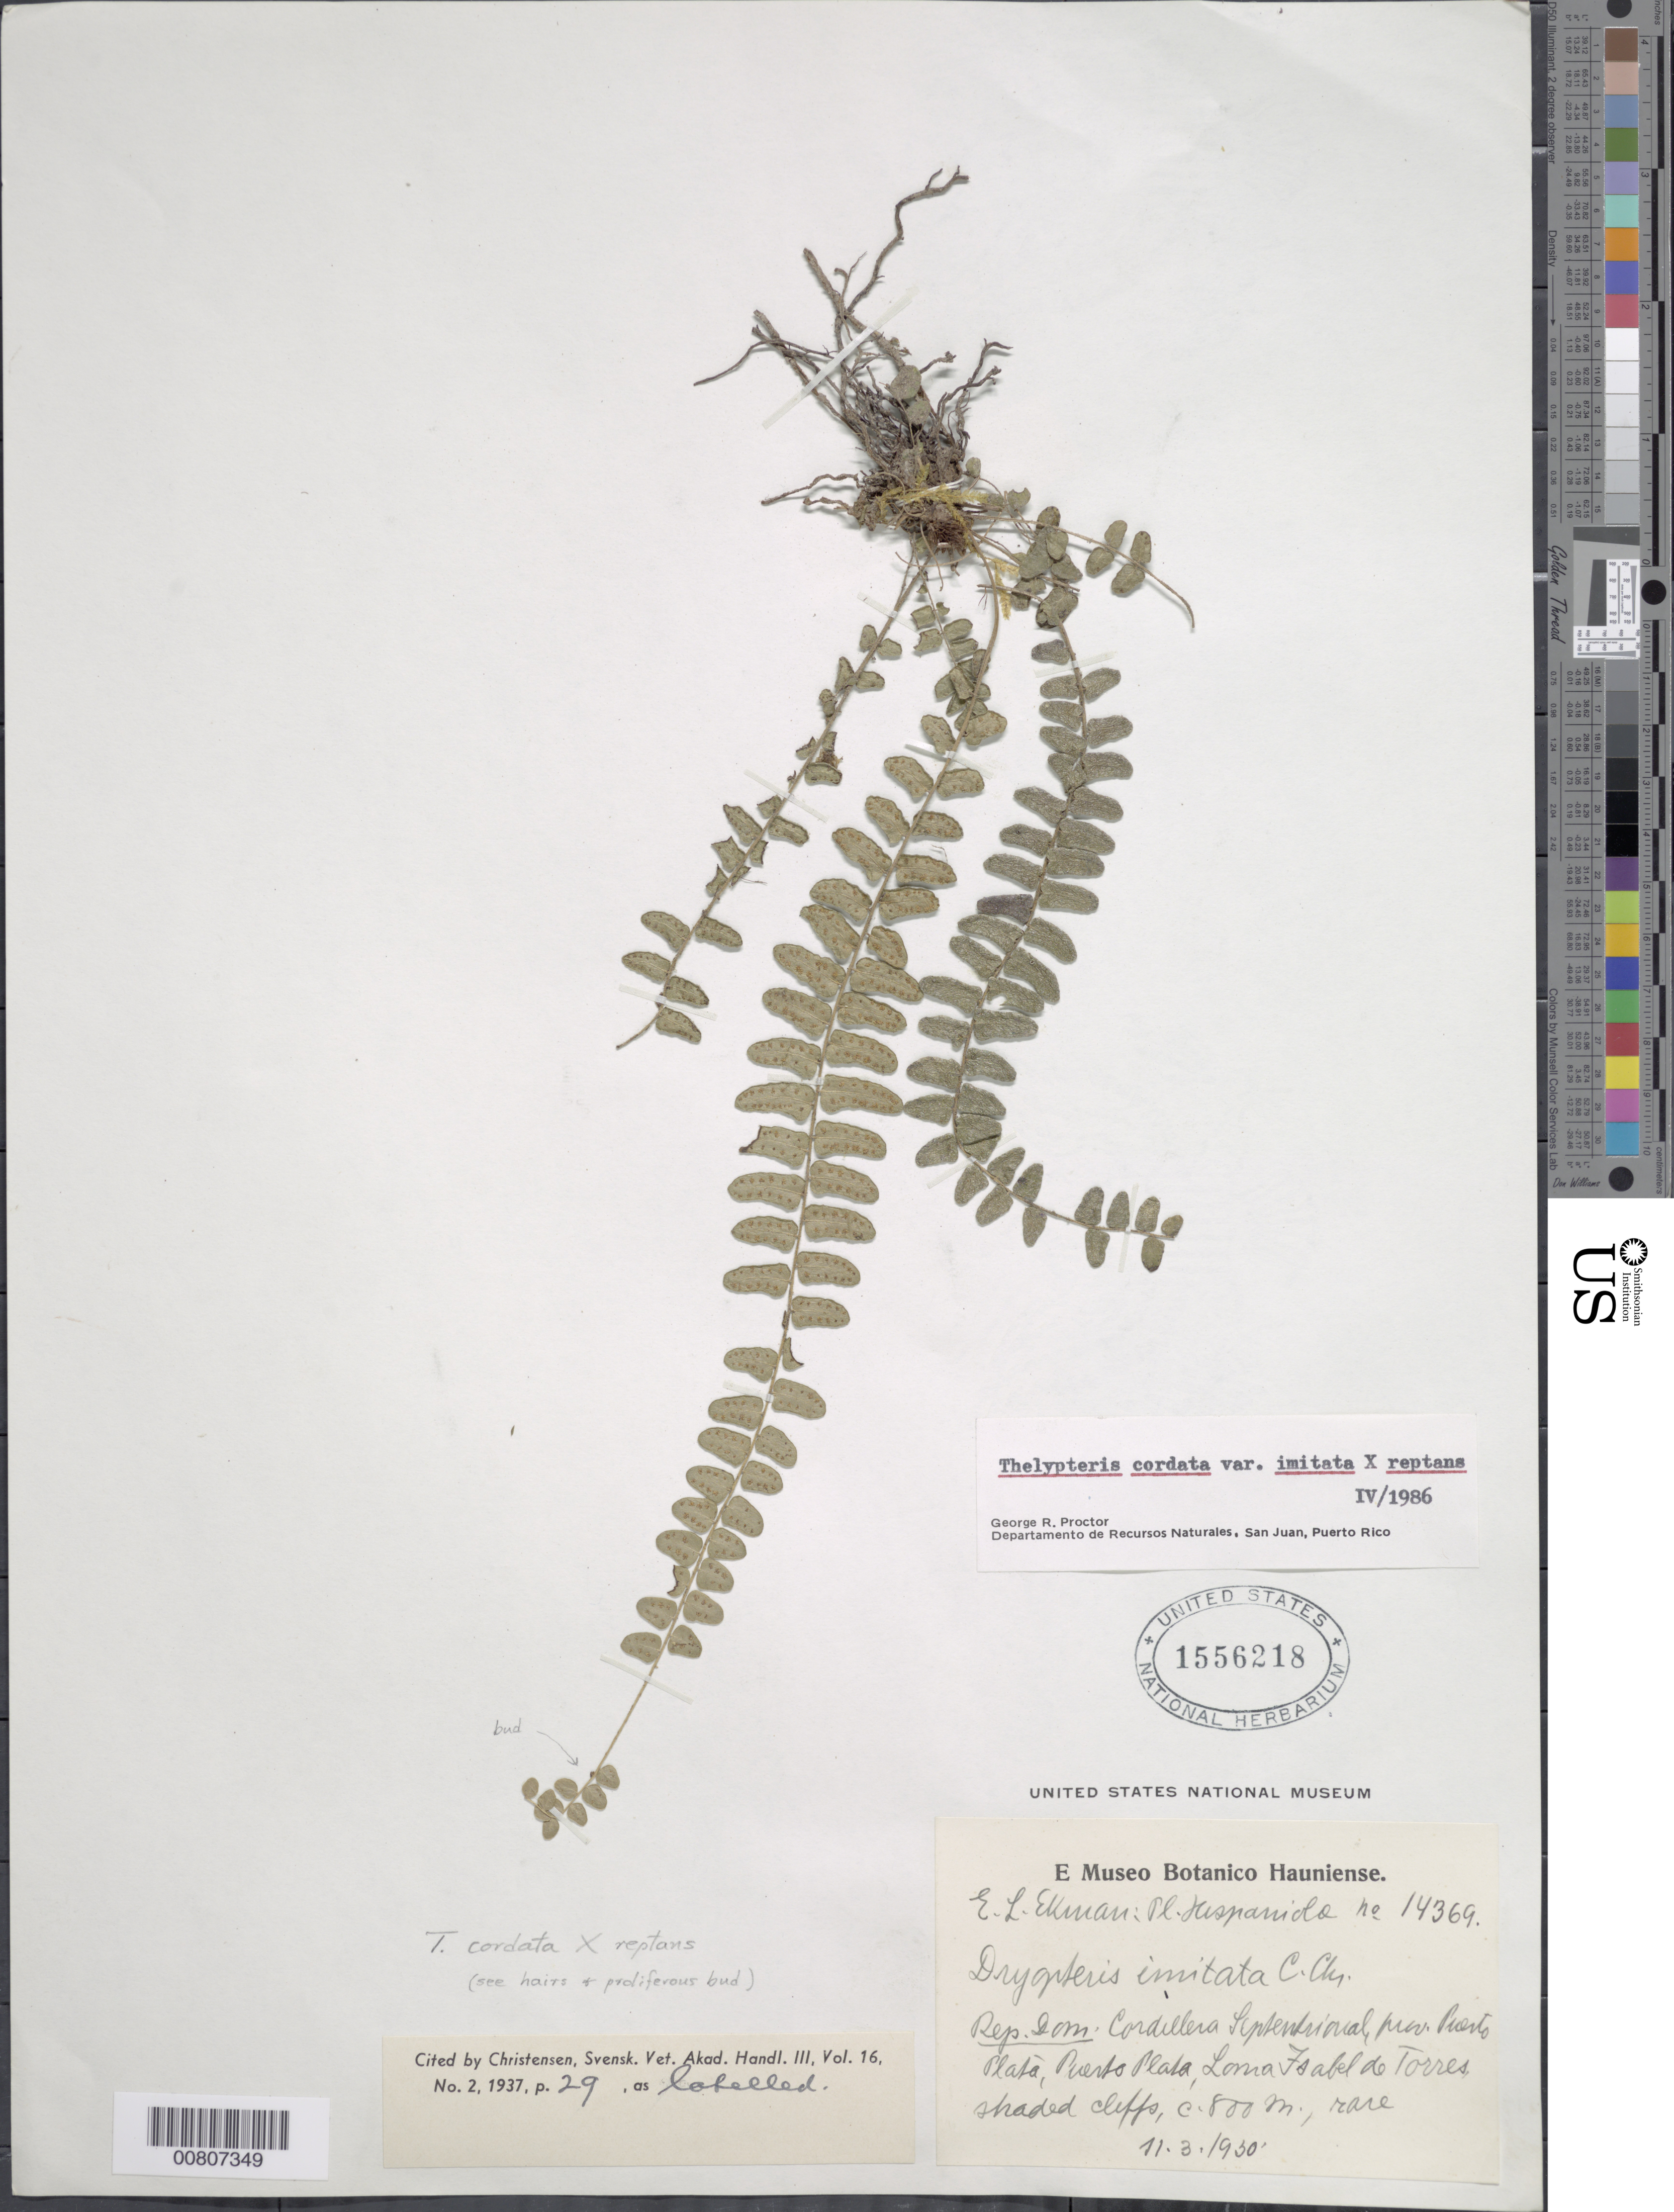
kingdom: Plantae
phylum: Tracheophyta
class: Polypodiopsida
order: Polypodiales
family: Thelypteridaceae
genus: Goniopteris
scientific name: Goniopteris cordata (Fée) comb. nov., ined 2015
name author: (Fée)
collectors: E. L. Ekman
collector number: H 14369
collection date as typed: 11 Mar 1930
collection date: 1930-03-11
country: Dominican Republic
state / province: Puerto Plata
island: Hispaniola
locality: Cordillera Septentrional, Puerto Plata, Loma Isabel de Torres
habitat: Shaded cliffs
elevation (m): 800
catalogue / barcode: US 1556218